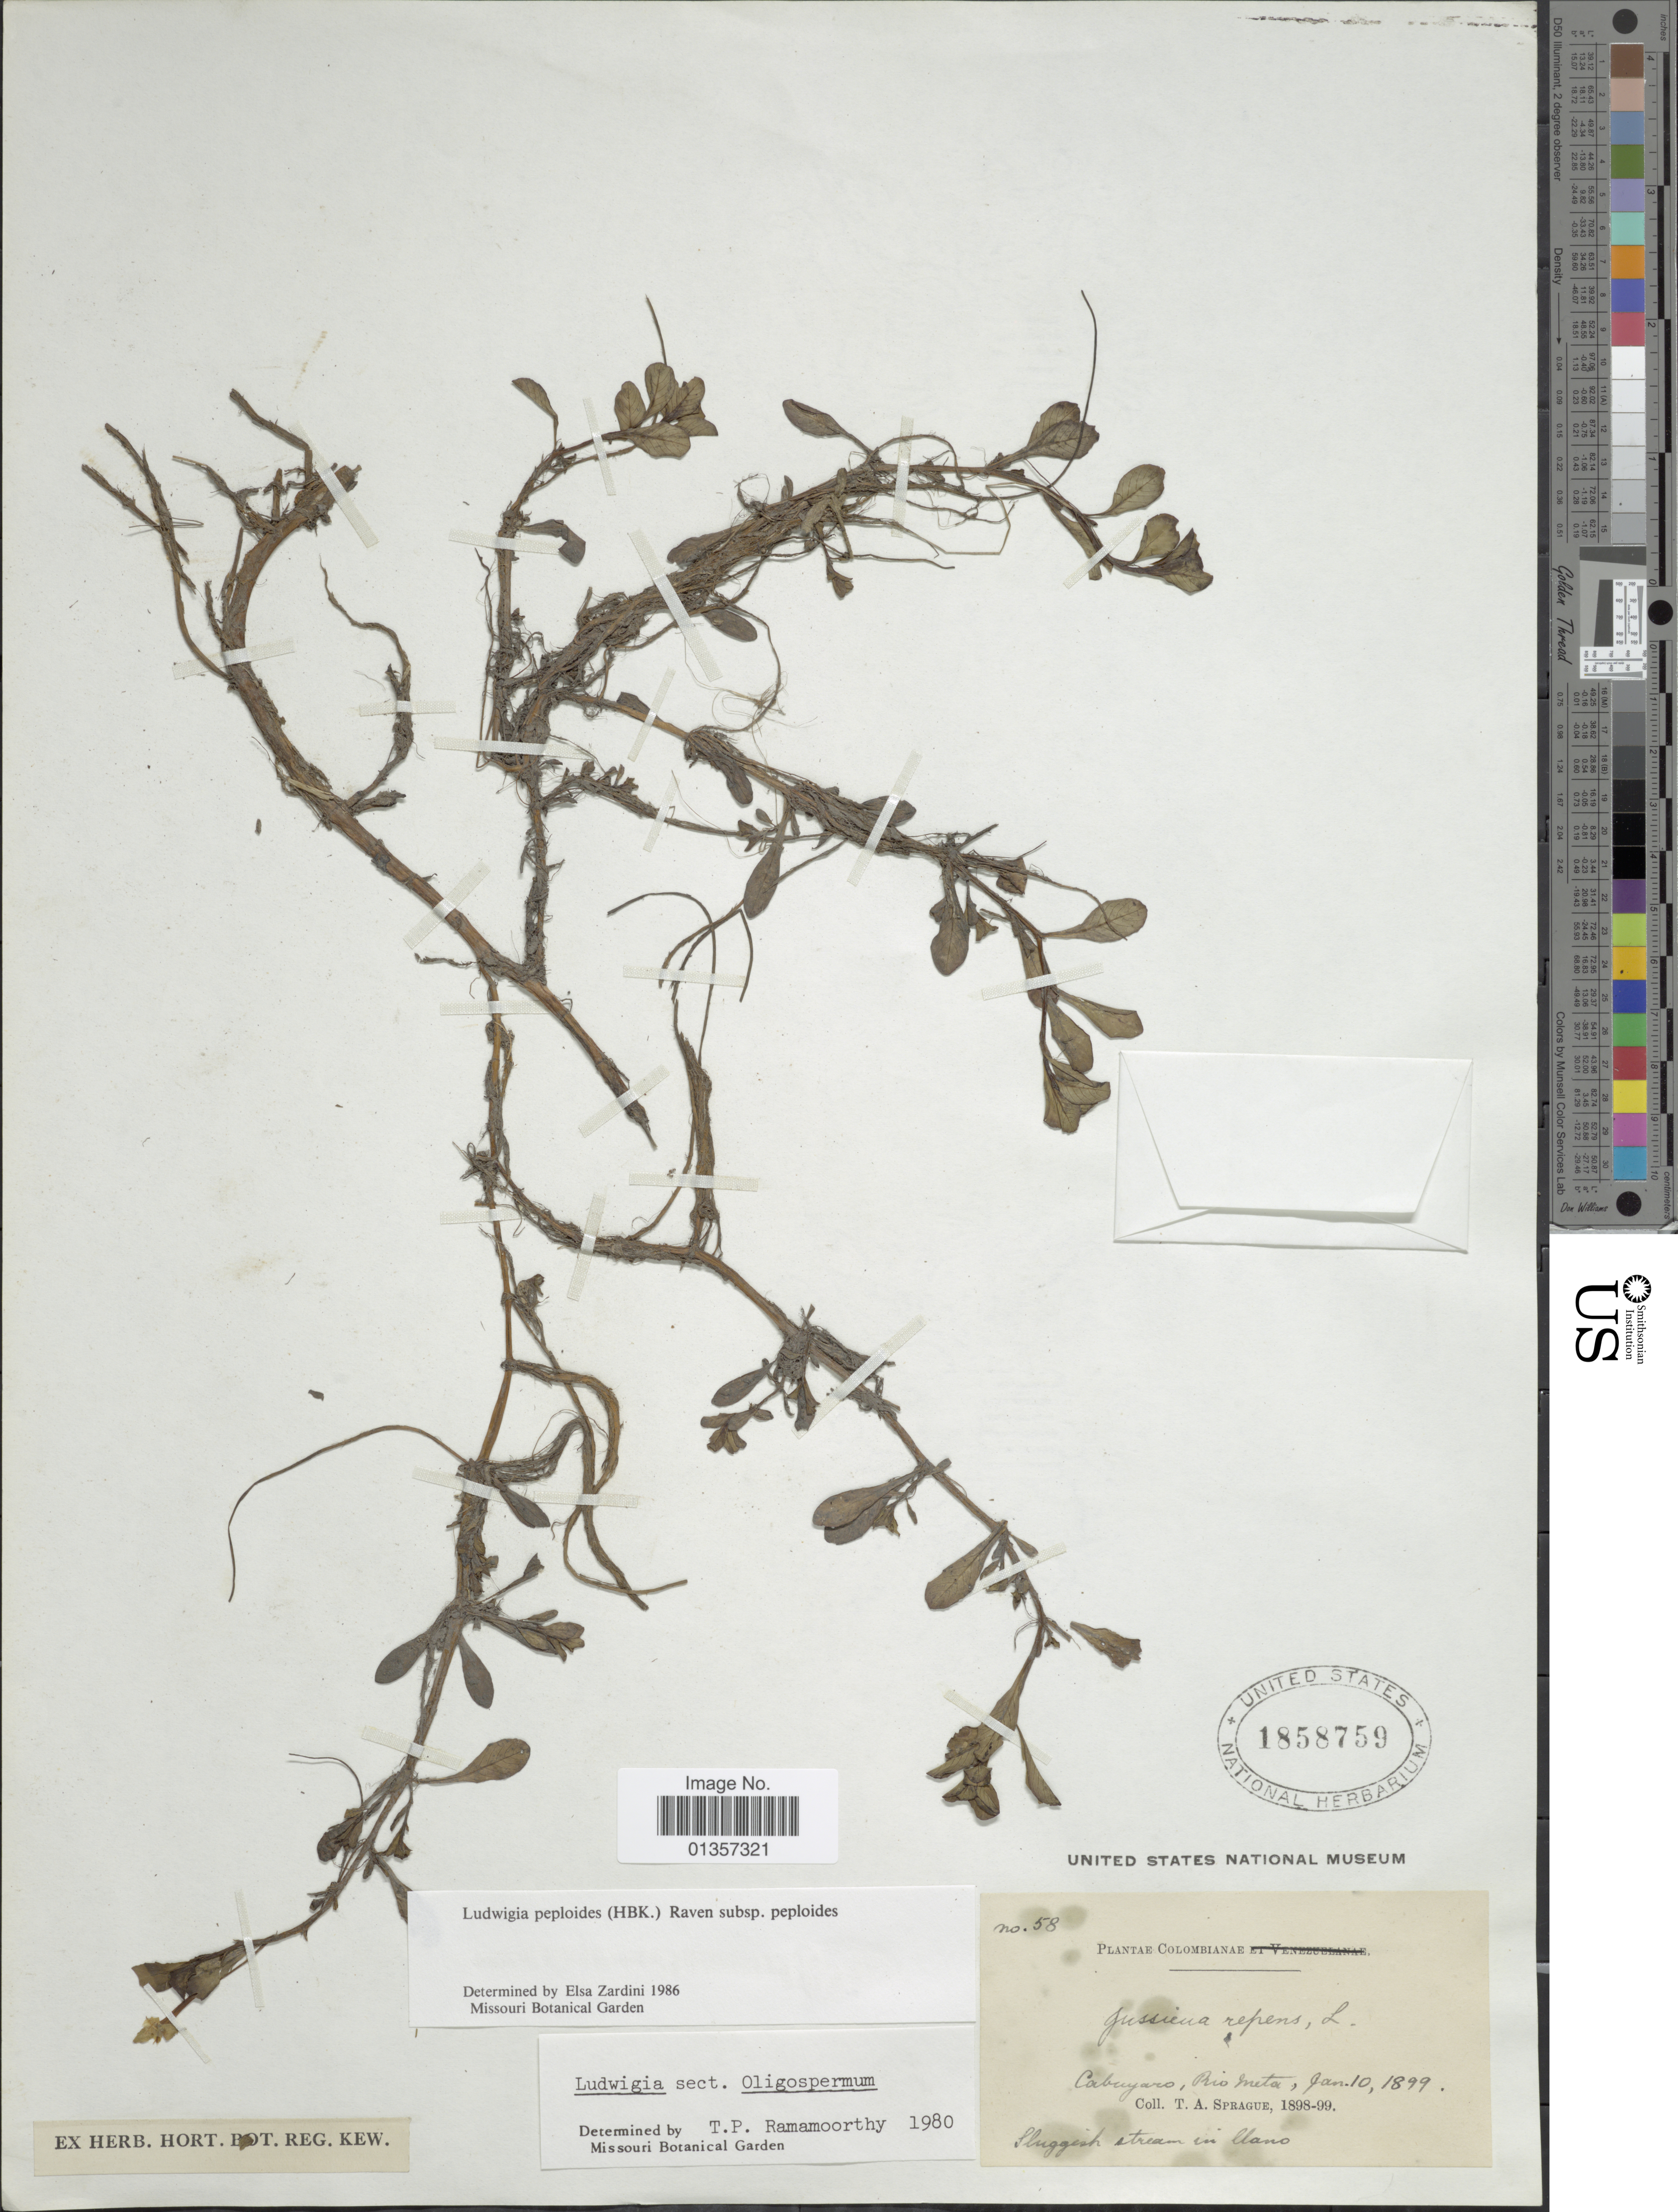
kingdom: Plantae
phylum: Tracheophyta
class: Magnoliopsida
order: Myrtales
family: Onagraceae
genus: Ludwigia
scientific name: Ludwigia peploides subsp. peploides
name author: (Kunth) P.H. Raven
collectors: T. A. Sprague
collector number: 58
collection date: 1899-01-10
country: Colombia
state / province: Meta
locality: Cabuyaro, Rio Meta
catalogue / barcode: US 1858759